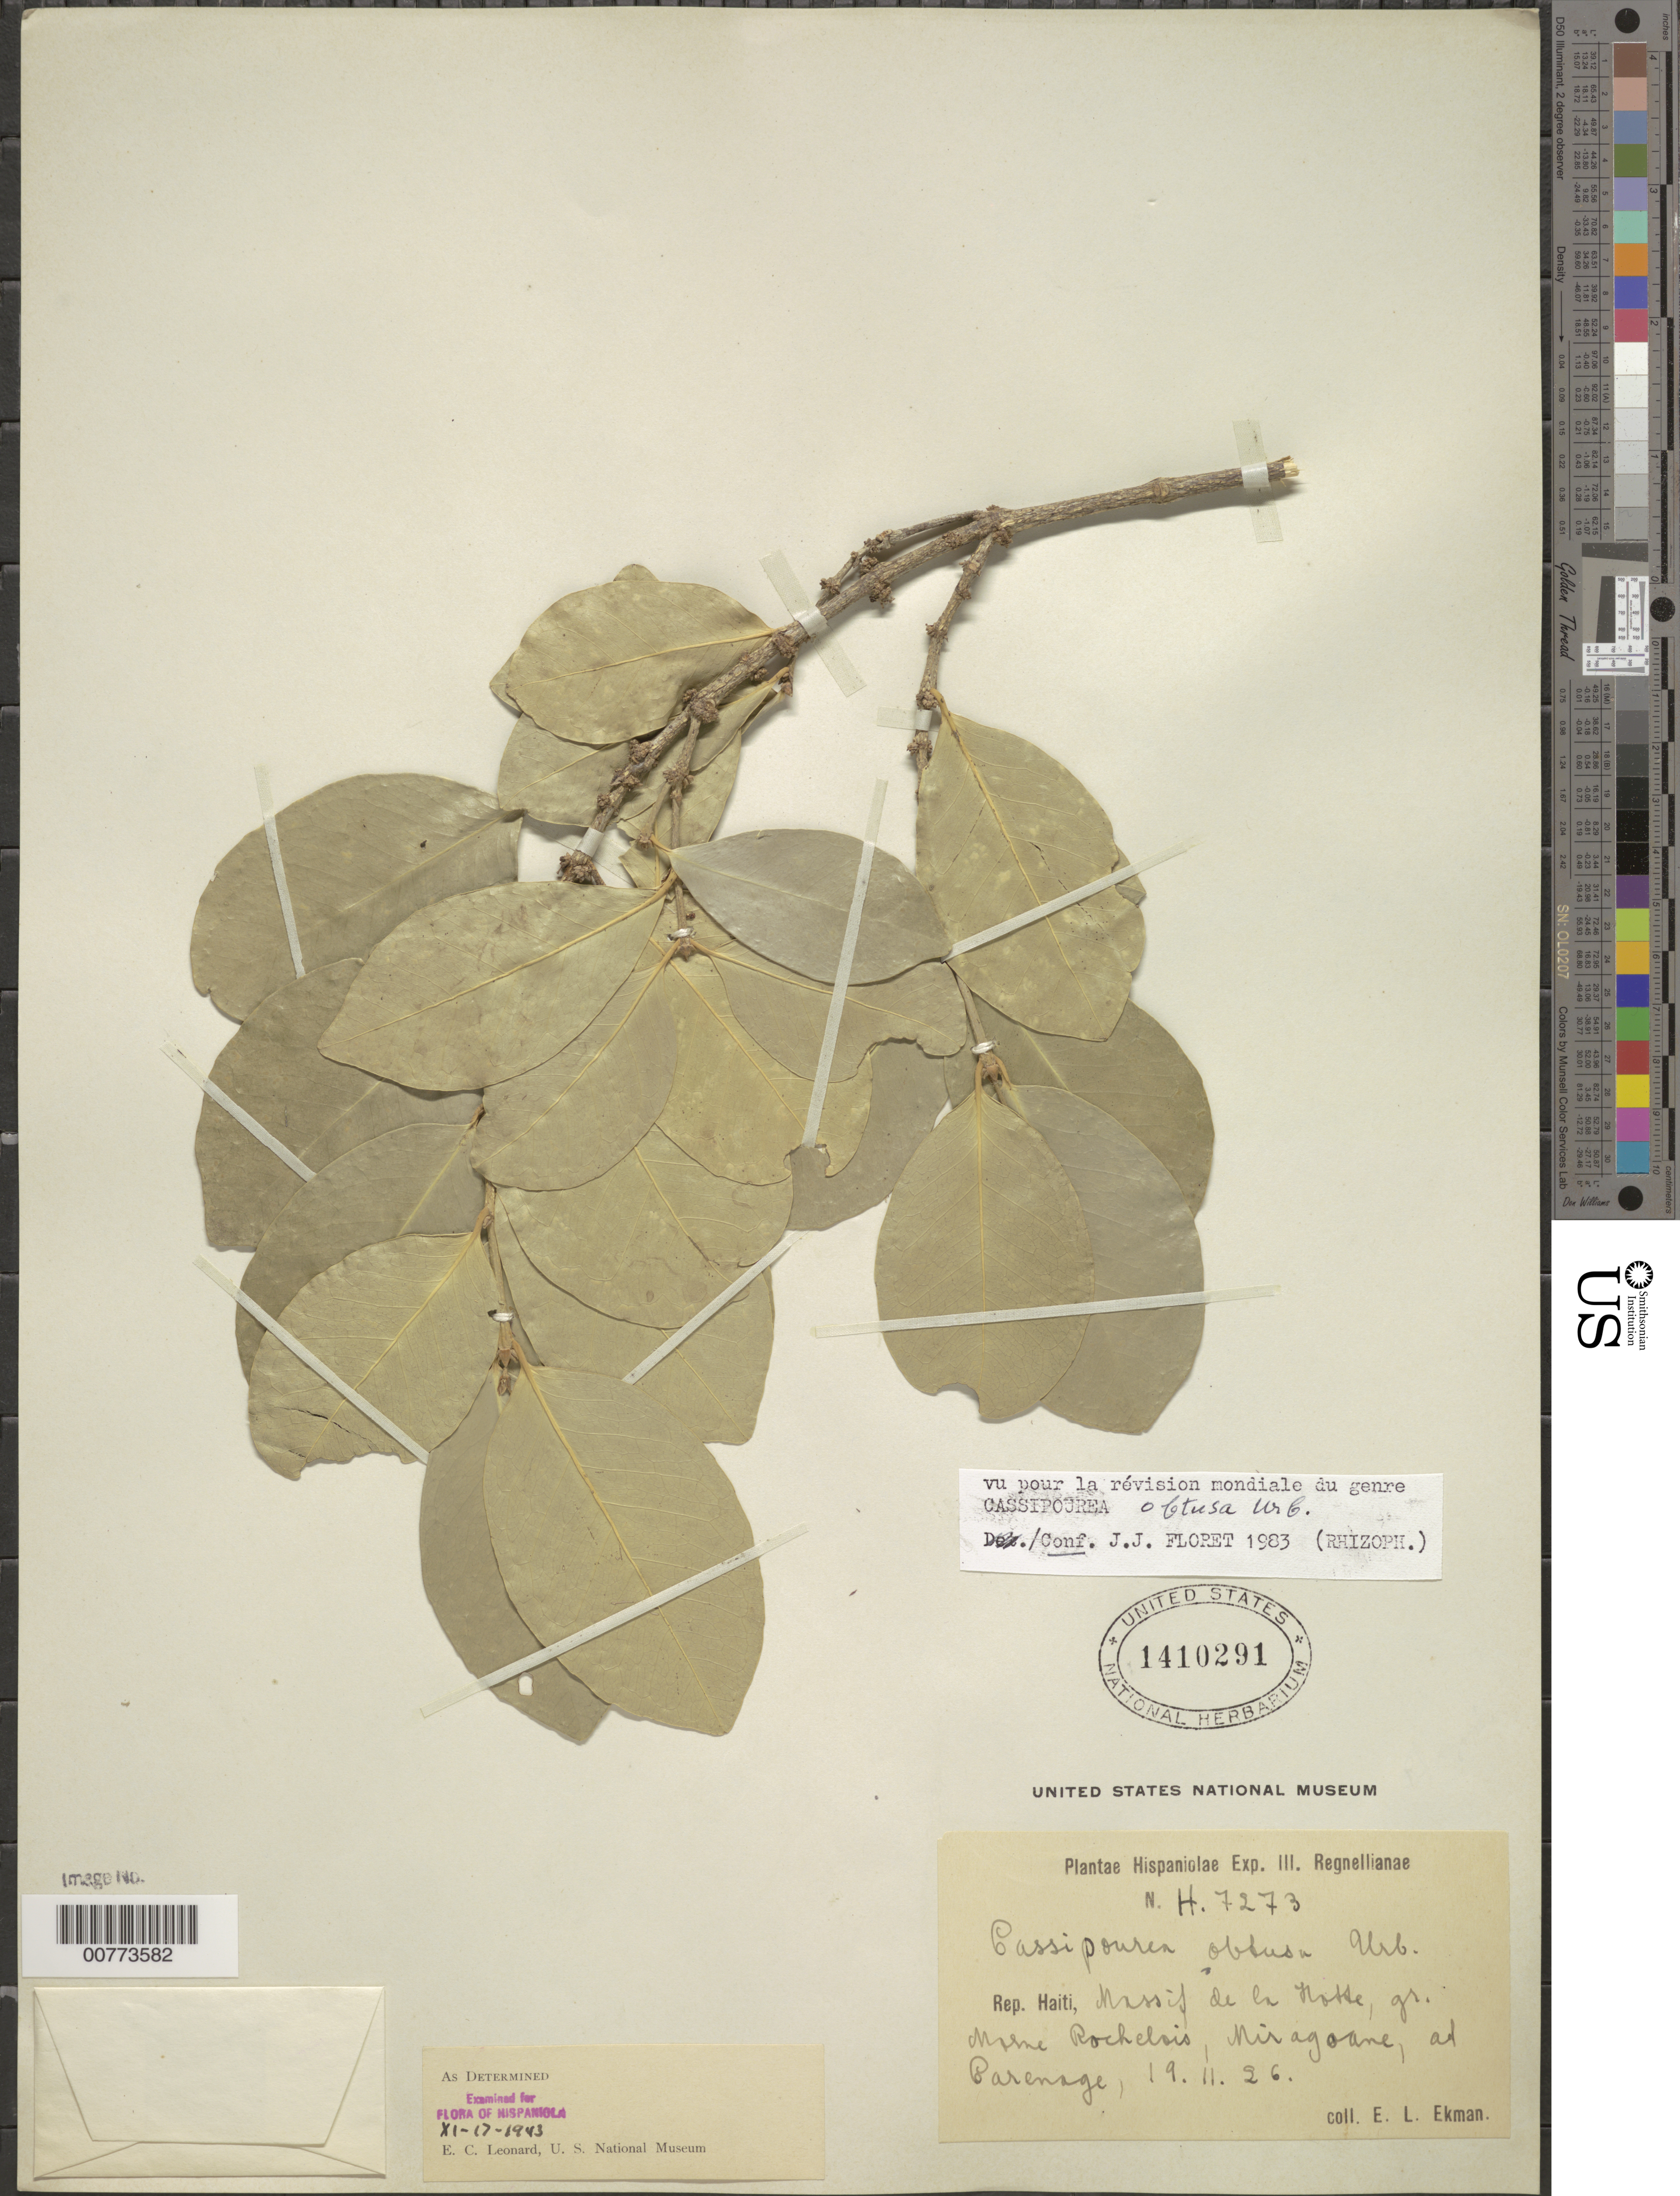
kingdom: Plantae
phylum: Tracheophyta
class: Magnoliopsida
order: Malpighiales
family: Rhizophoraceae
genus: Cassipourea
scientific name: Cassipourea obtusa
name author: Urb.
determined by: Floret, J. J.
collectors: E. L. Ekman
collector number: H 7273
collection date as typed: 19 Nov 1926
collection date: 1926-11-19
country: Haiti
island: Hispaniola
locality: Massif de la Hotte, gr. Morne Rochelois, Miragoane, at Parenoge.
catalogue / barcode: US 1410291